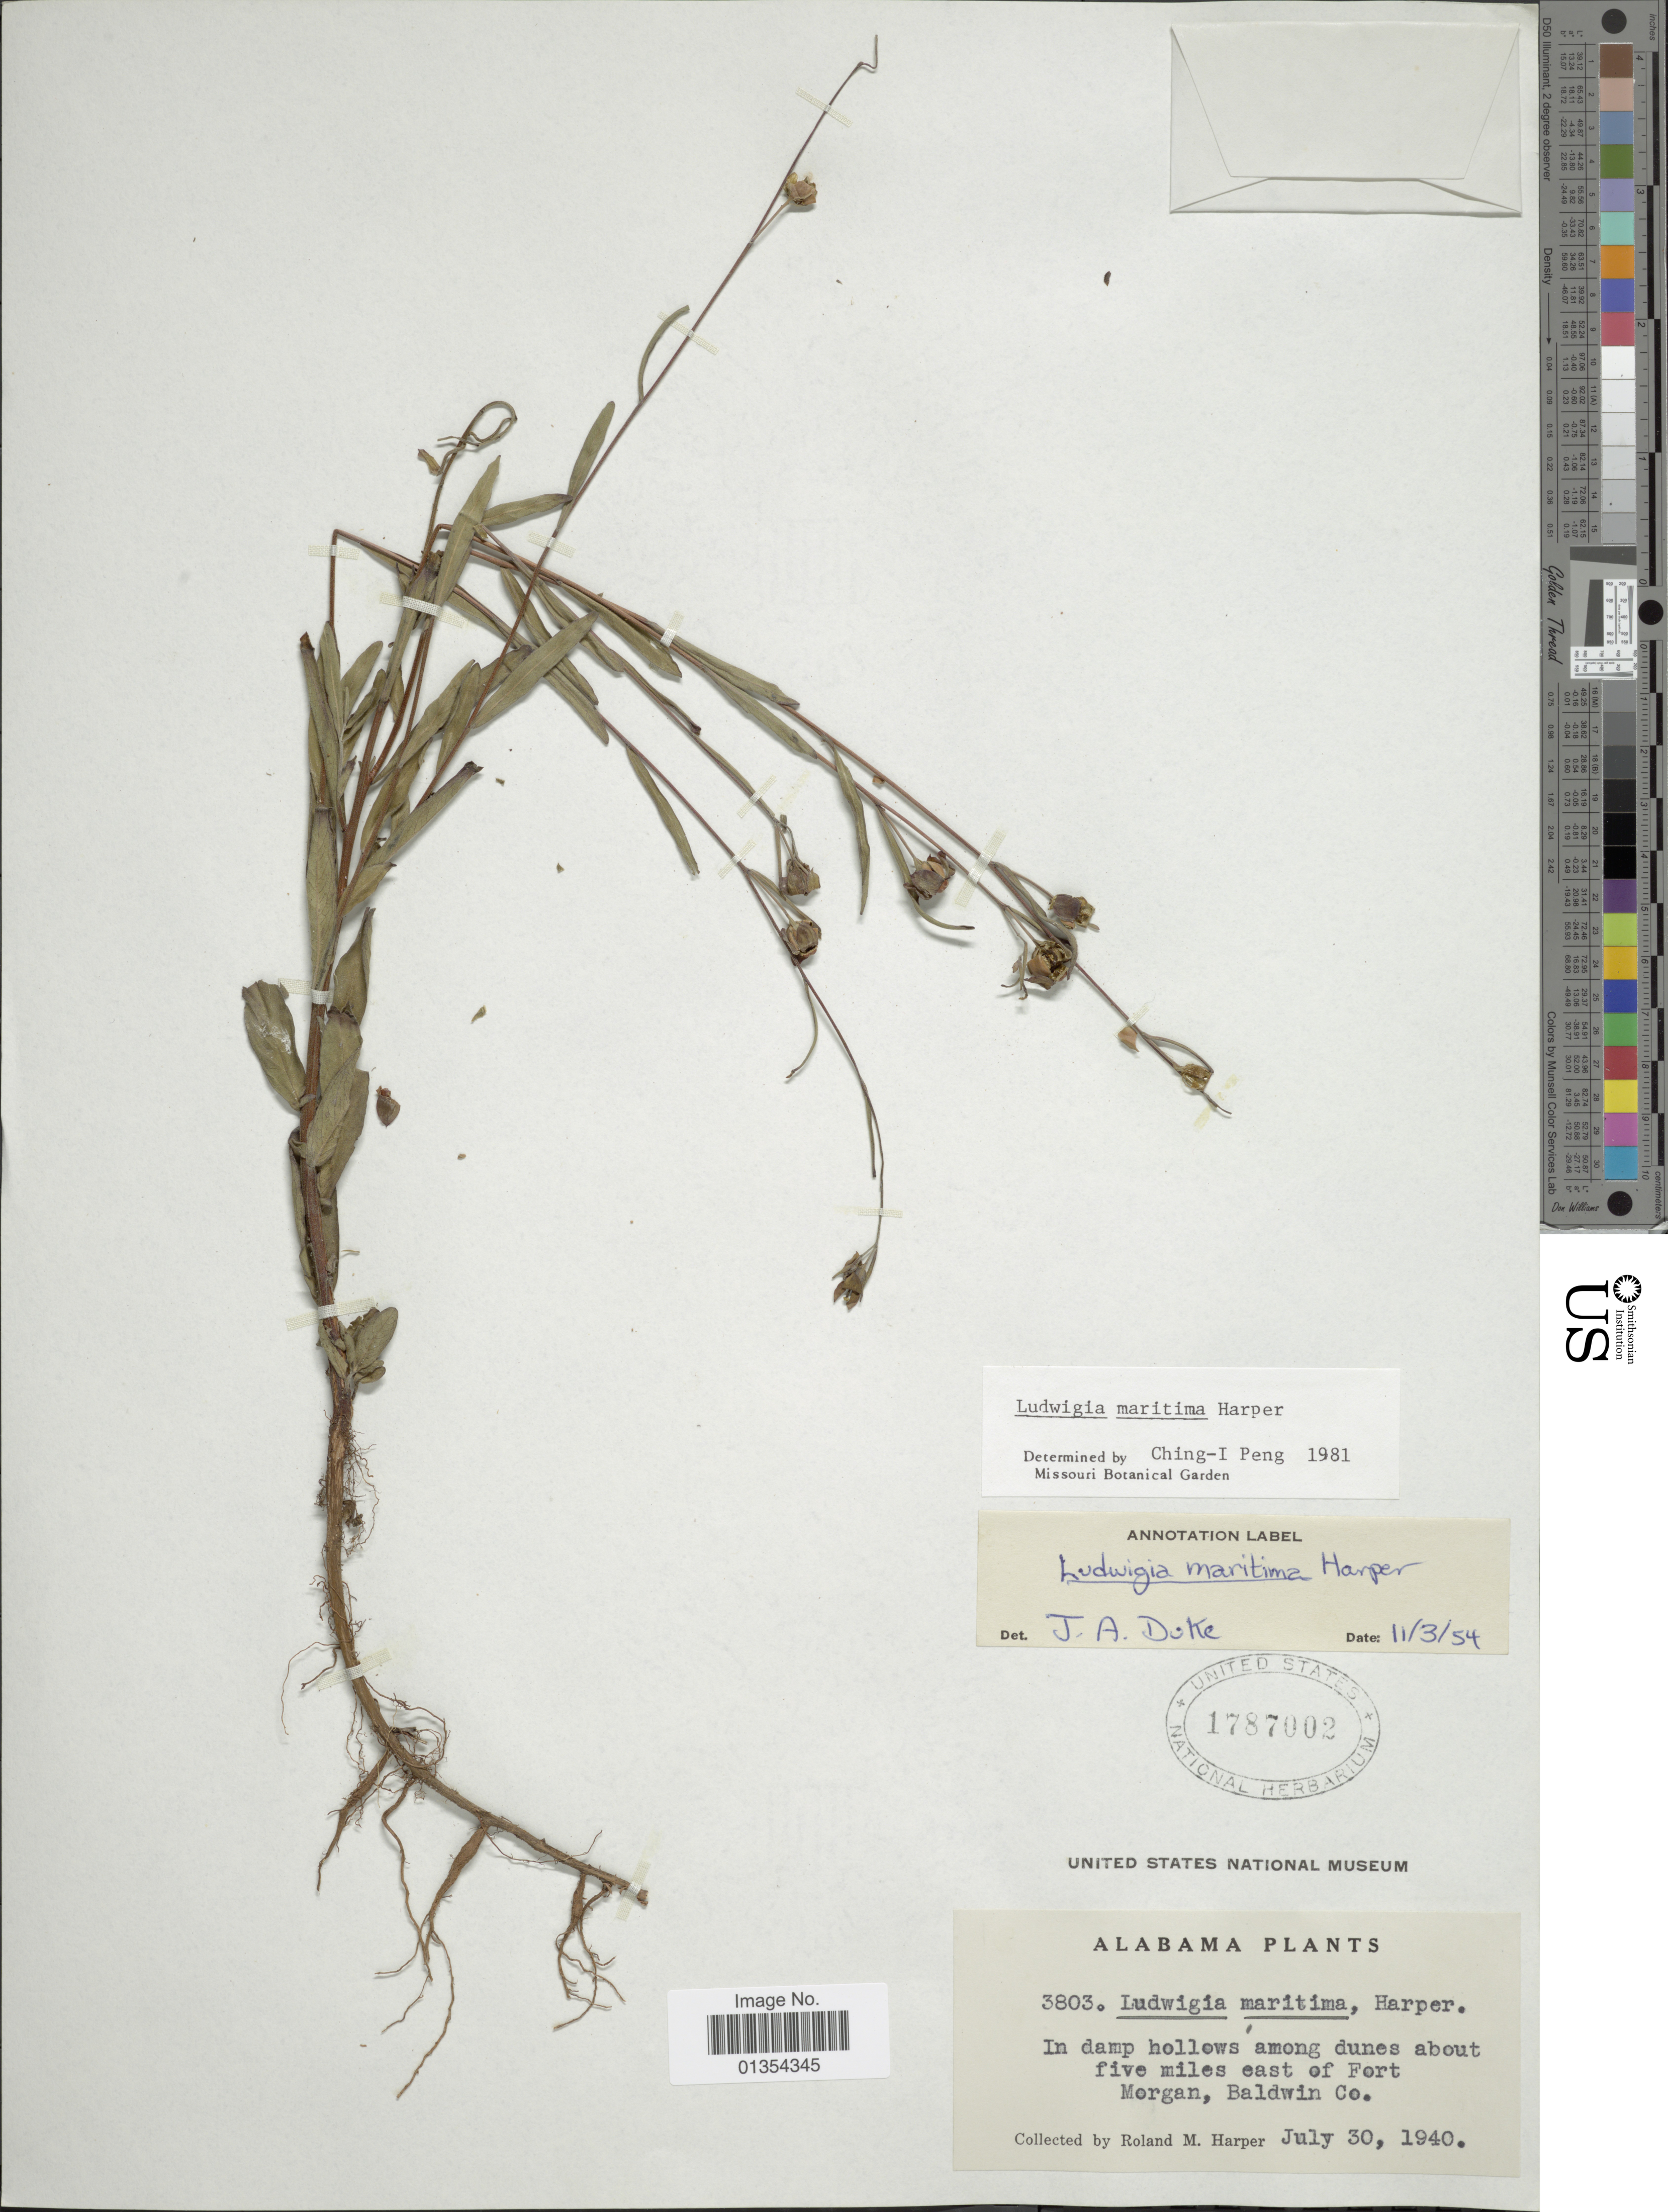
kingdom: Plantae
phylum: Tracheophyta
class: Magnoliopsida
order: Myrtales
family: Onagraceae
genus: Ludwigia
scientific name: Ludwigia maritima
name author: R.M. Harper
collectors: R. M. Harper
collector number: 3803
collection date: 1940-07-30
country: United States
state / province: Alabama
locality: About five miles east of Fort Morgan, Baldwin Co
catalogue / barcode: US 1787002